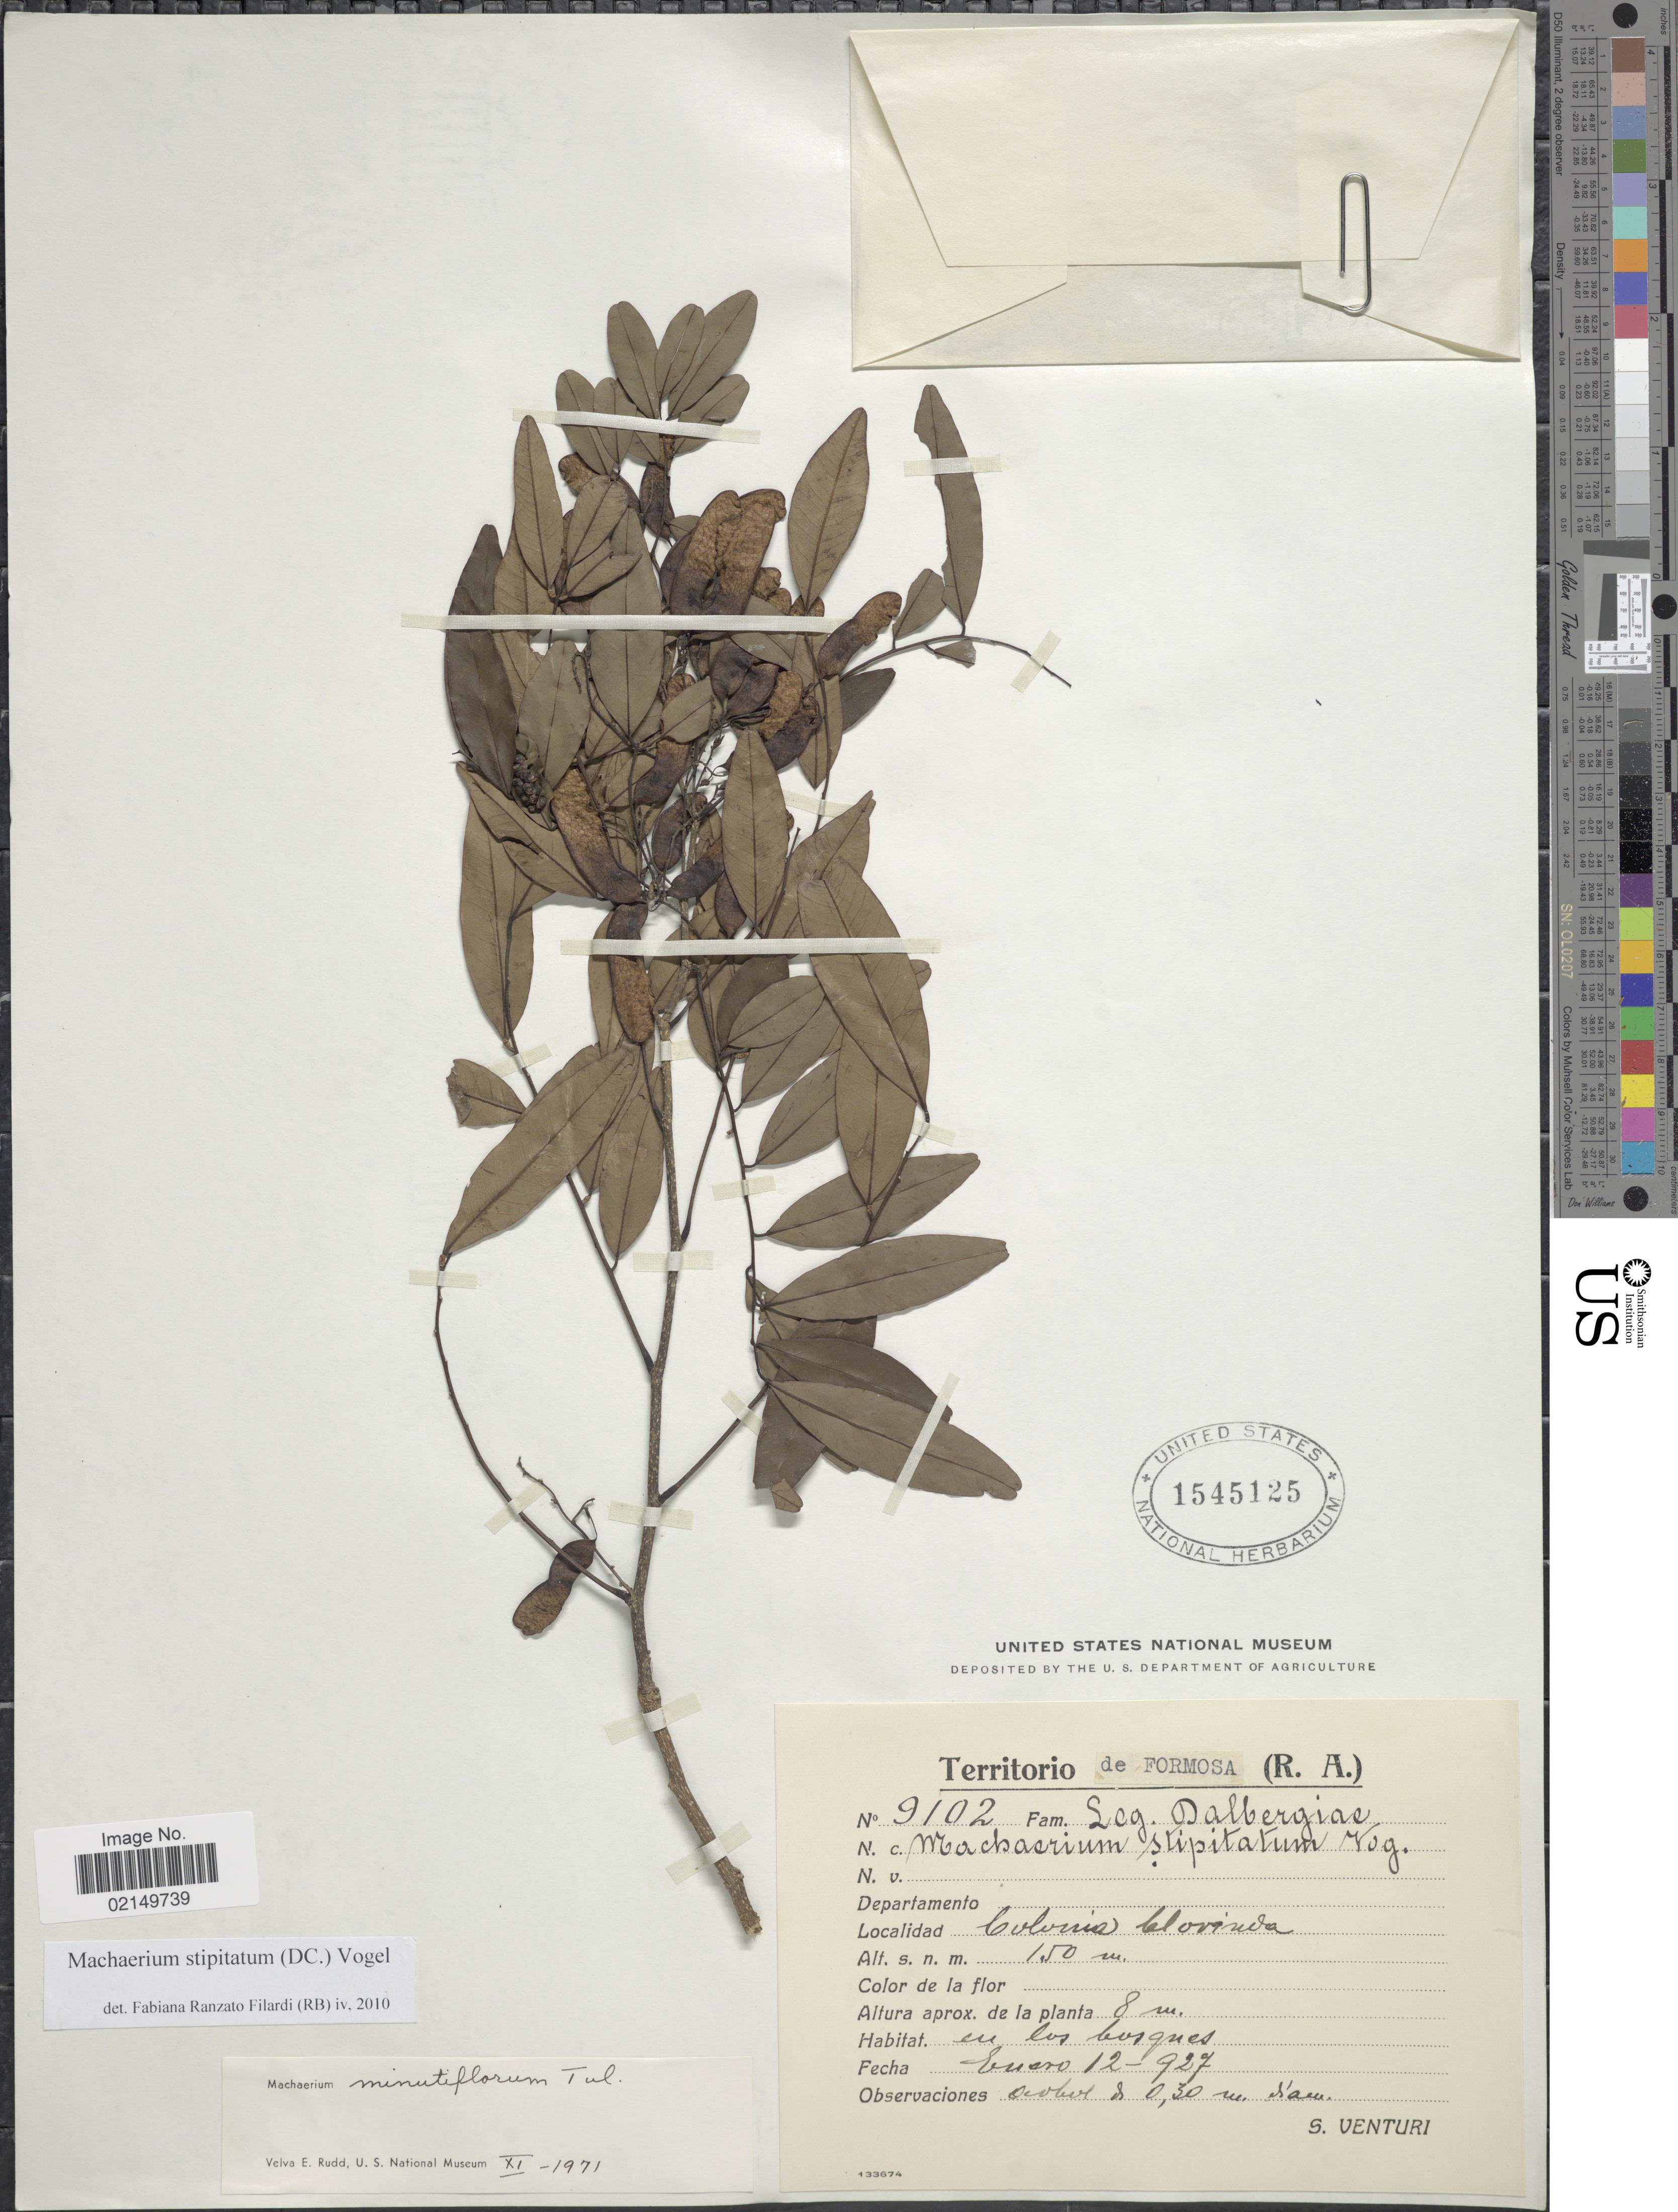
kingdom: Plantae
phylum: Tracheophyta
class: Magnoliopsida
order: Fabales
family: Fabaceae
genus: Machaerium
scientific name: Machaerium stipitatum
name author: (DC.) Vogel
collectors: S. Venturi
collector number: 9102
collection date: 1927-01-12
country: Argentina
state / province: Formosa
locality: Territorio de Formosa (R.A.). Colonia Clovinda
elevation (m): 150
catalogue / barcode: US 1545125